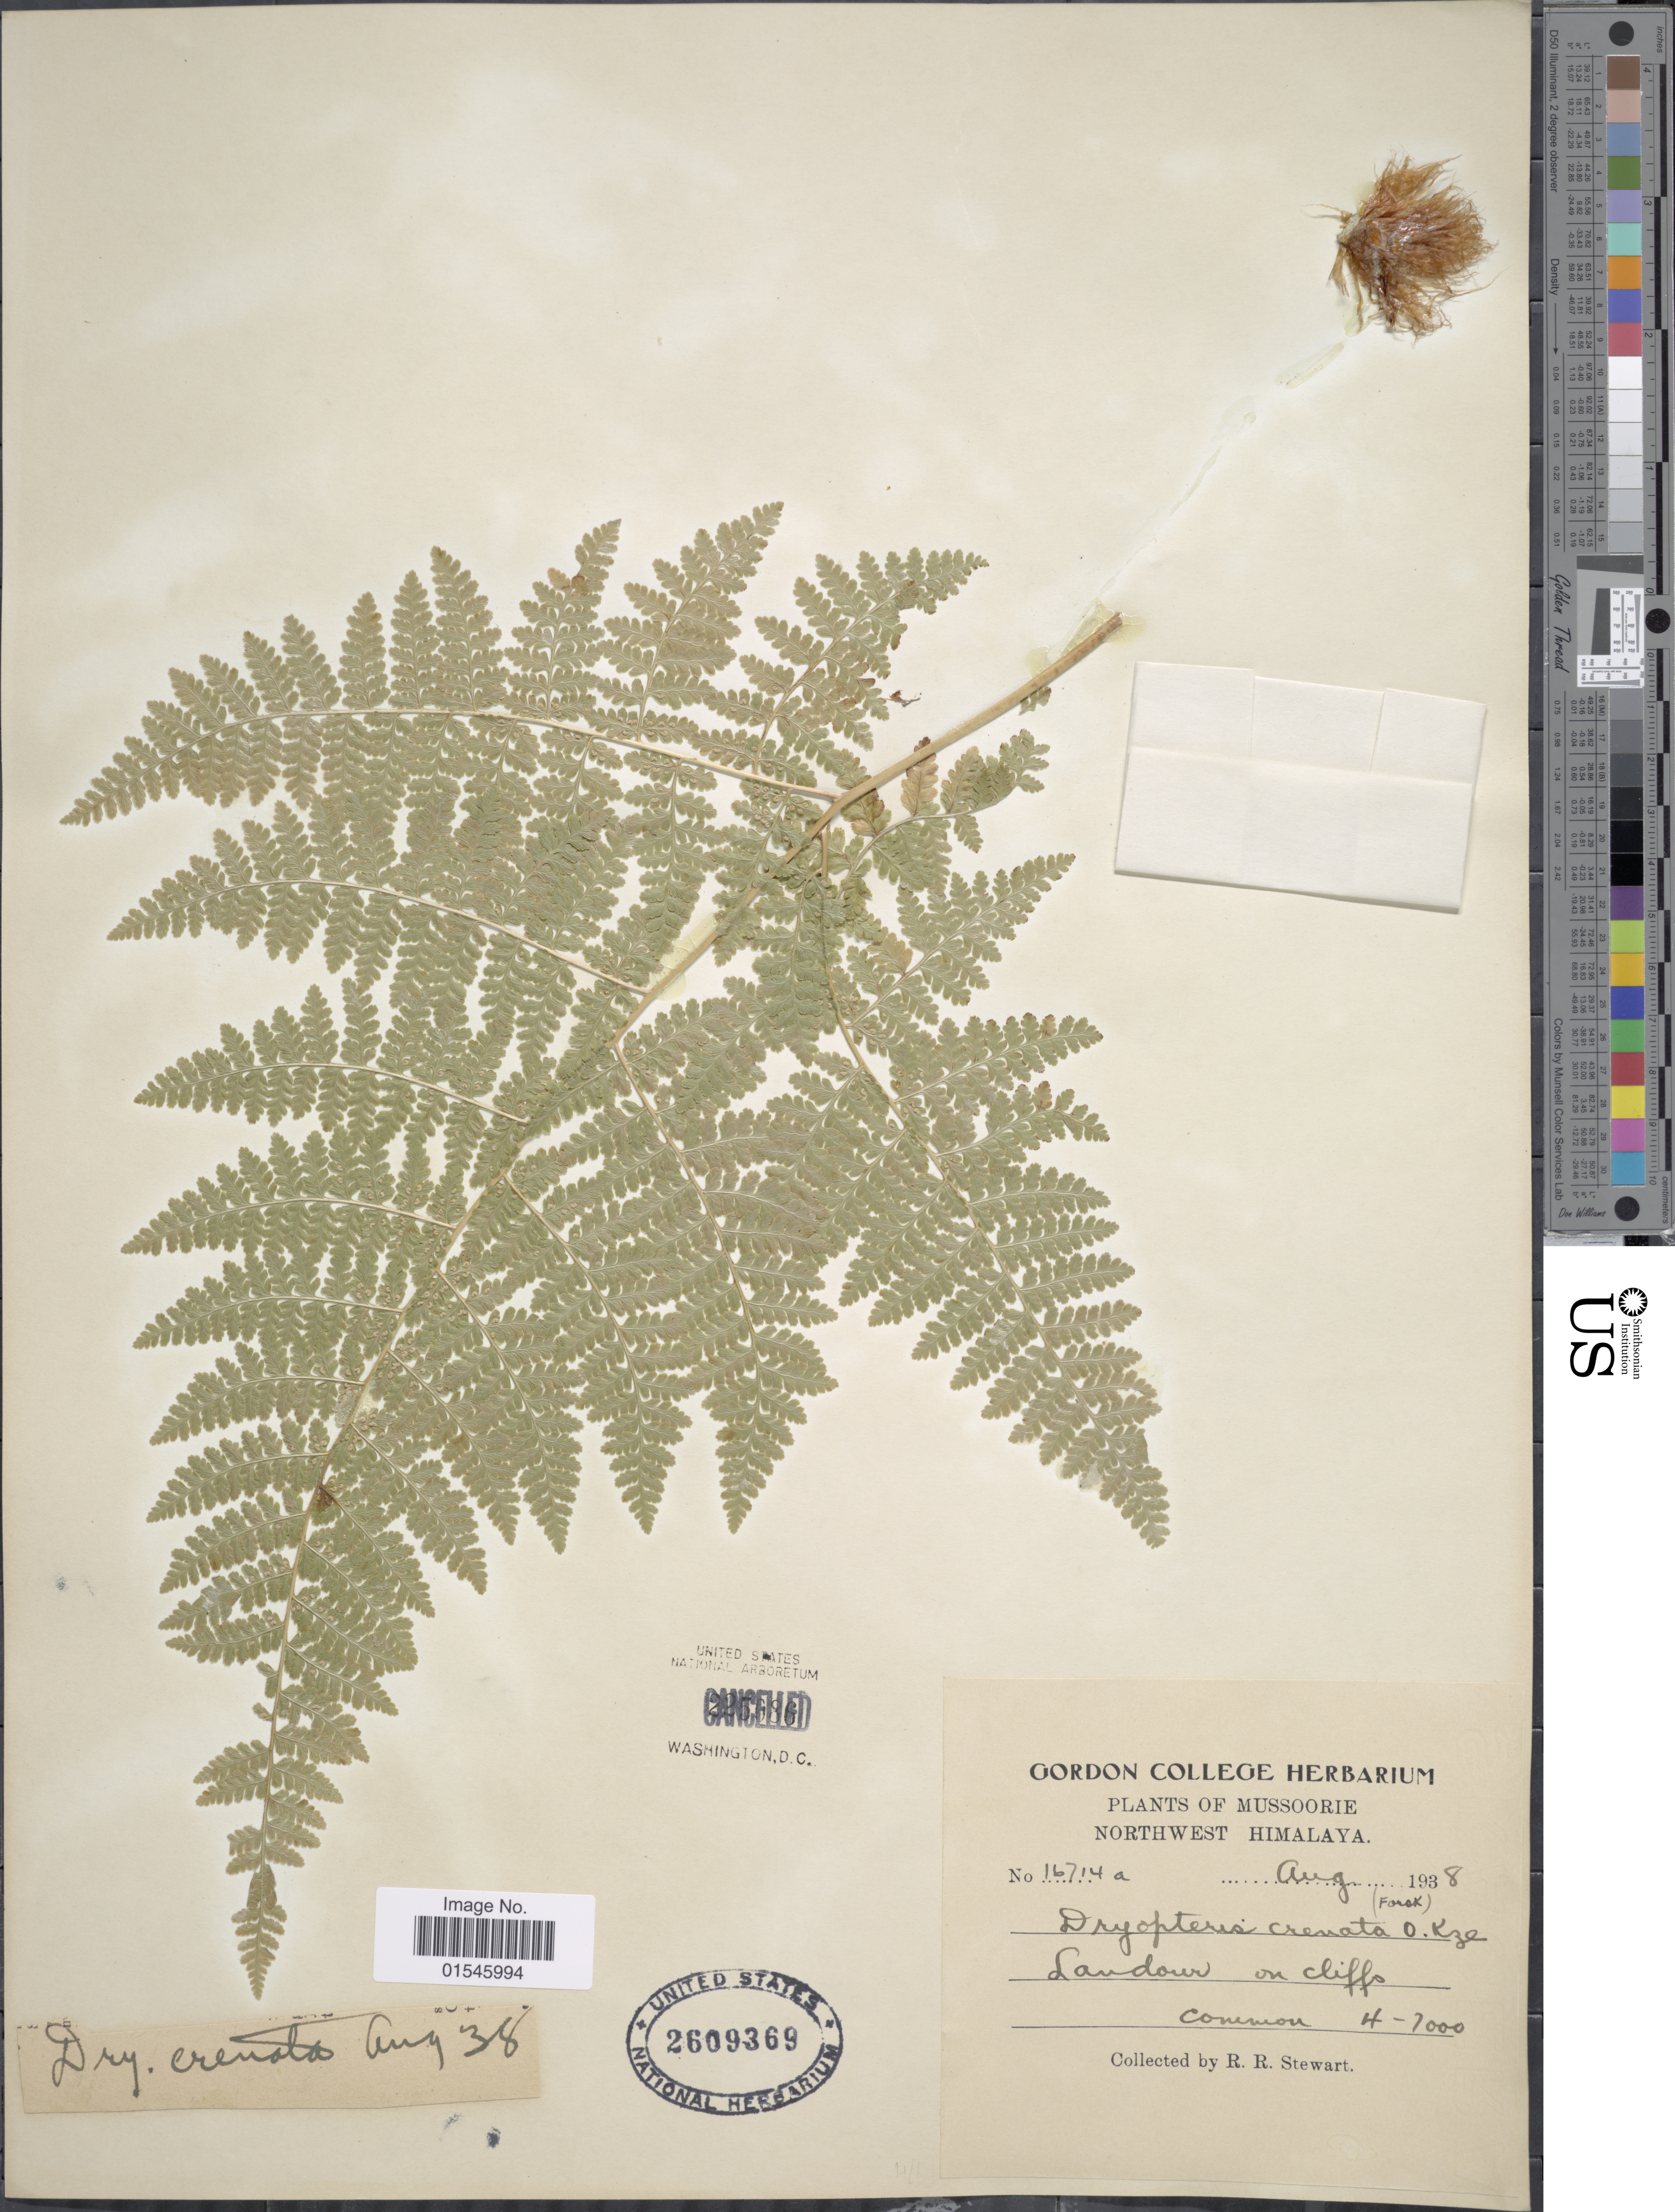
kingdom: Plantae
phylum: Tracheophyta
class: Polypodiopsida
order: Polypodiales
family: Hypodematiaceae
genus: Hypodematium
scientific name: Hypodematium crenatum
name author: (Forssk.) Kuhn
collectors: R. R. Stewart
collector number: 16714a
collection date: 1938-08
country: India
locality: Mussoorie, Northwest Himalaya, landour on cliffs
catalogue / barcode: US 2609369